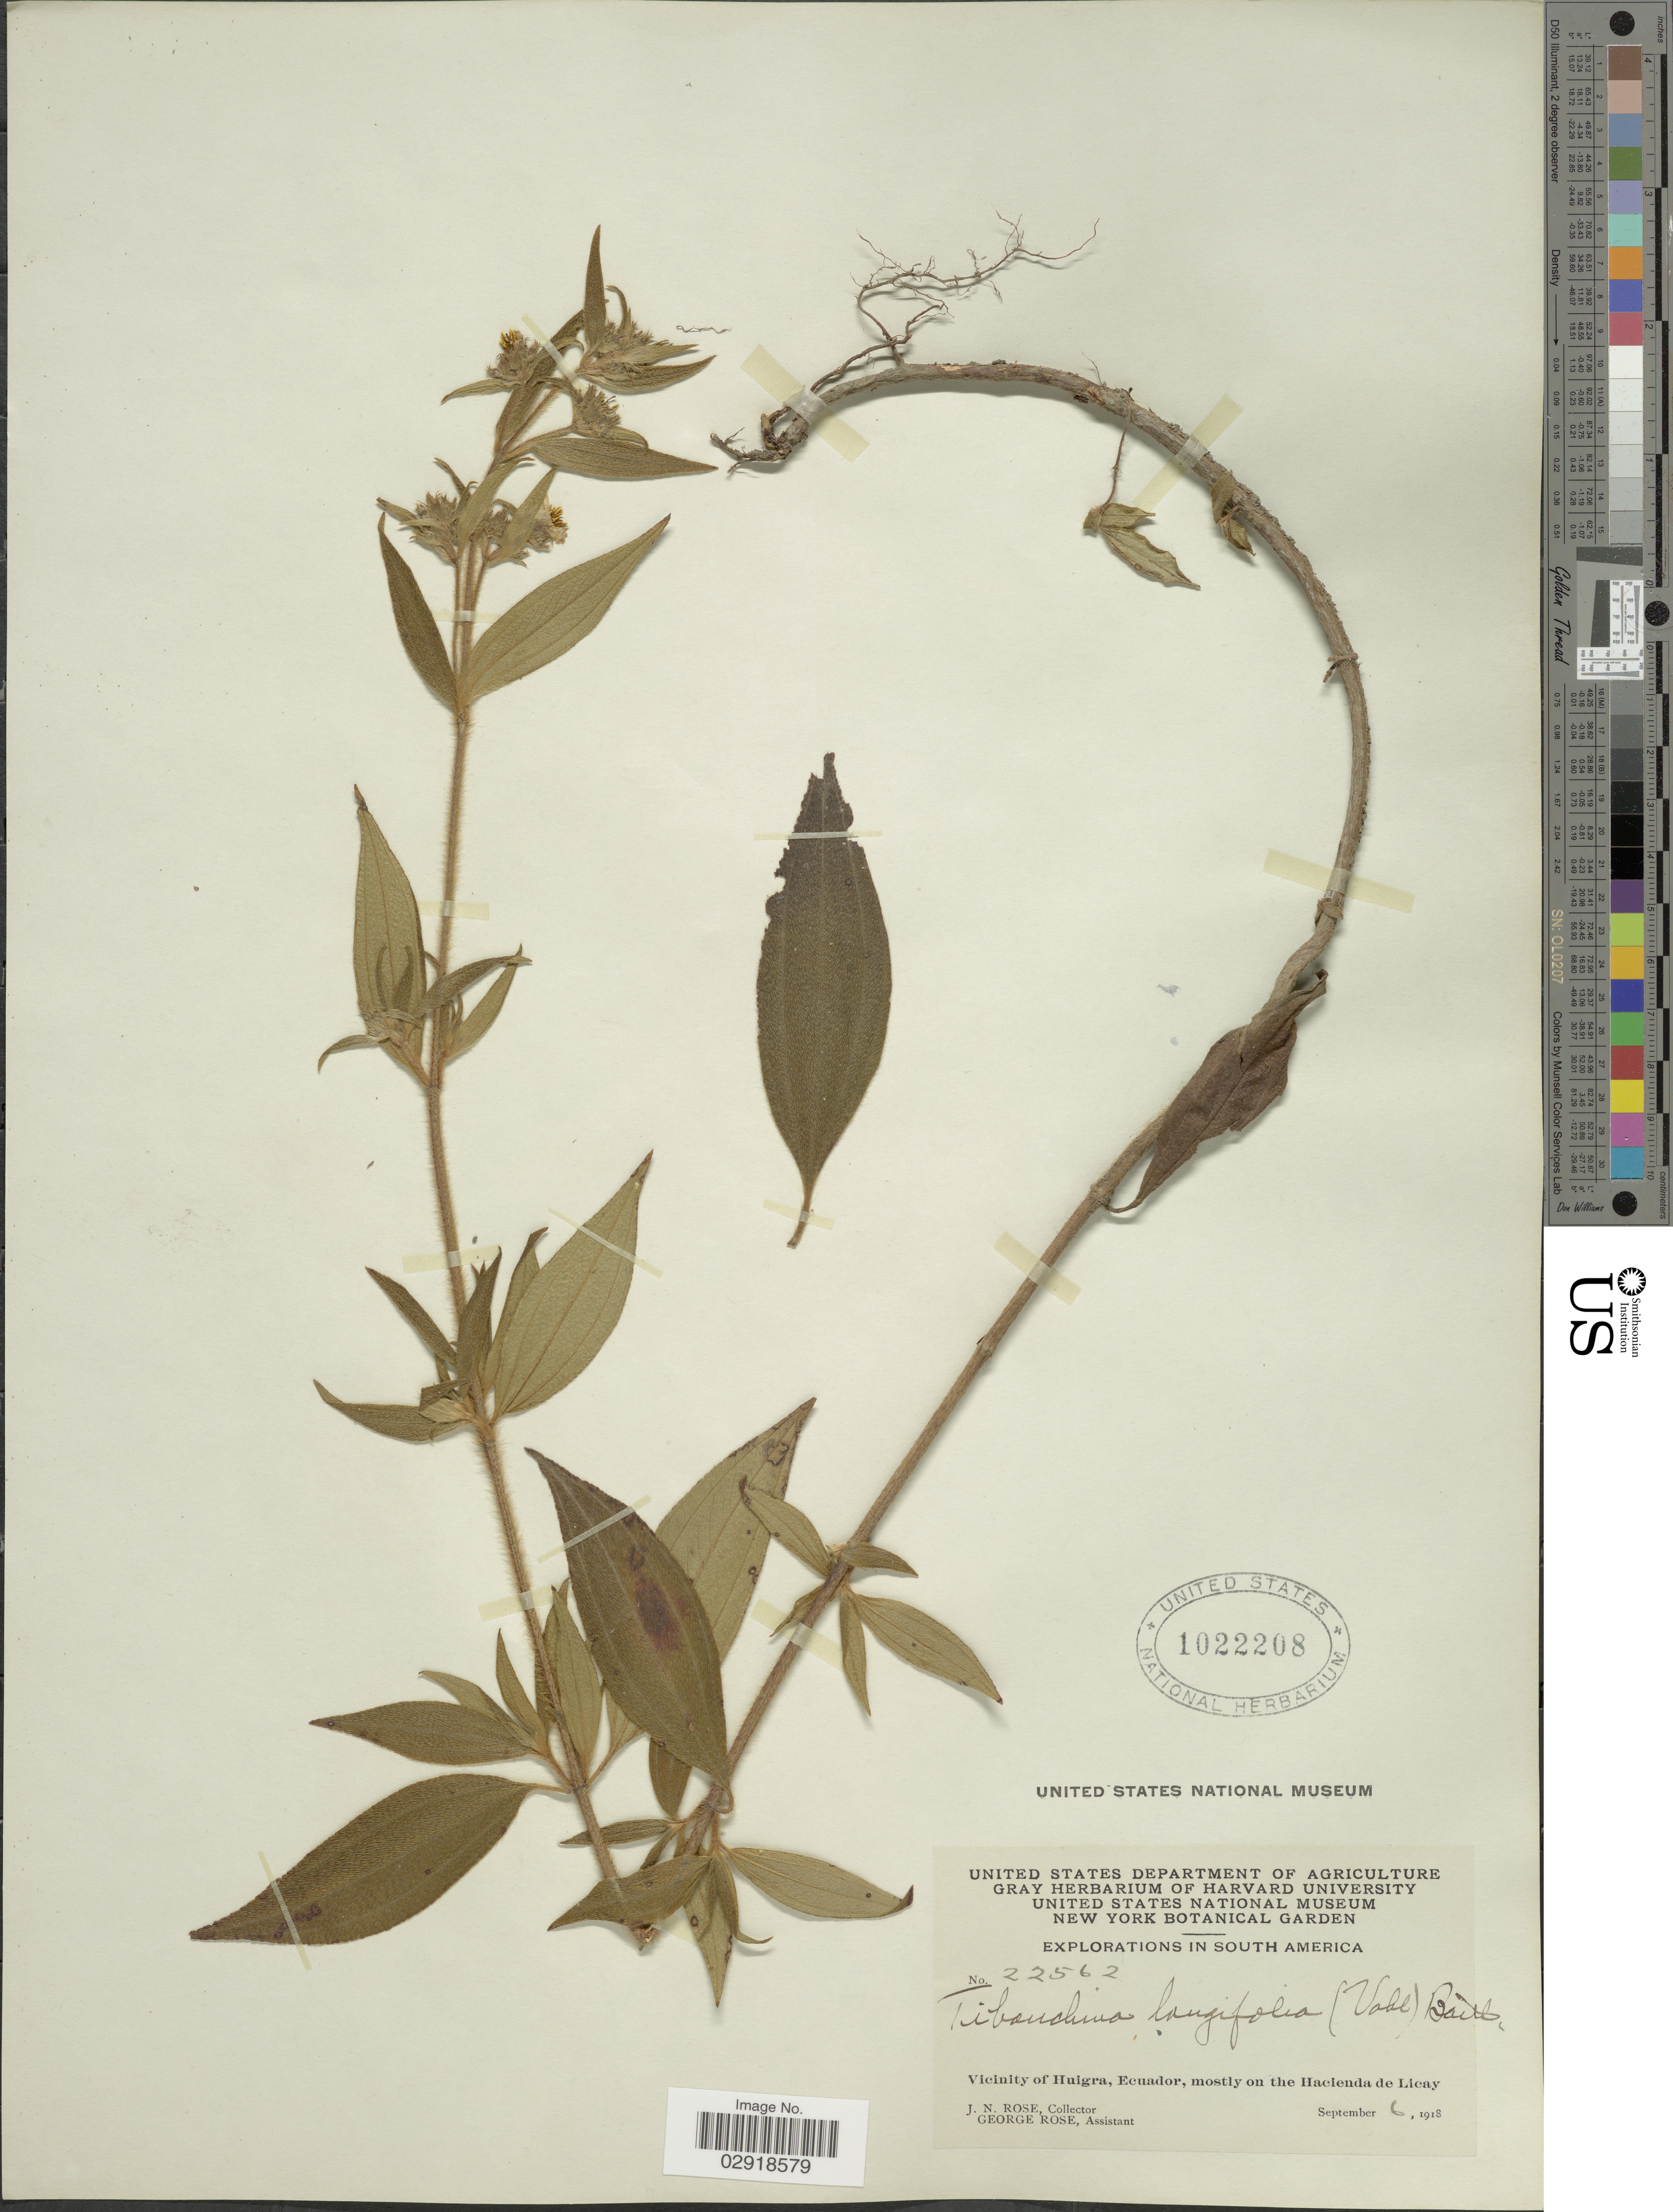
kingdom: Plantae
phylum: Tracheophyta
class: Magnoliopsida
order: Myrtales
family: Melastomataceae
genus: Chaetogastra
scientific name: Chaetogastra longifolia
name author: (Vahl) DC.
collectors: J. N. Rose & G. Rose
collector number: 22562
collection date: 1918-09-06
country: Ecuador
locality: Vicinity of Huigra, mostly on the Hacienda de Licay.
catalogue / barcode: US 1022208